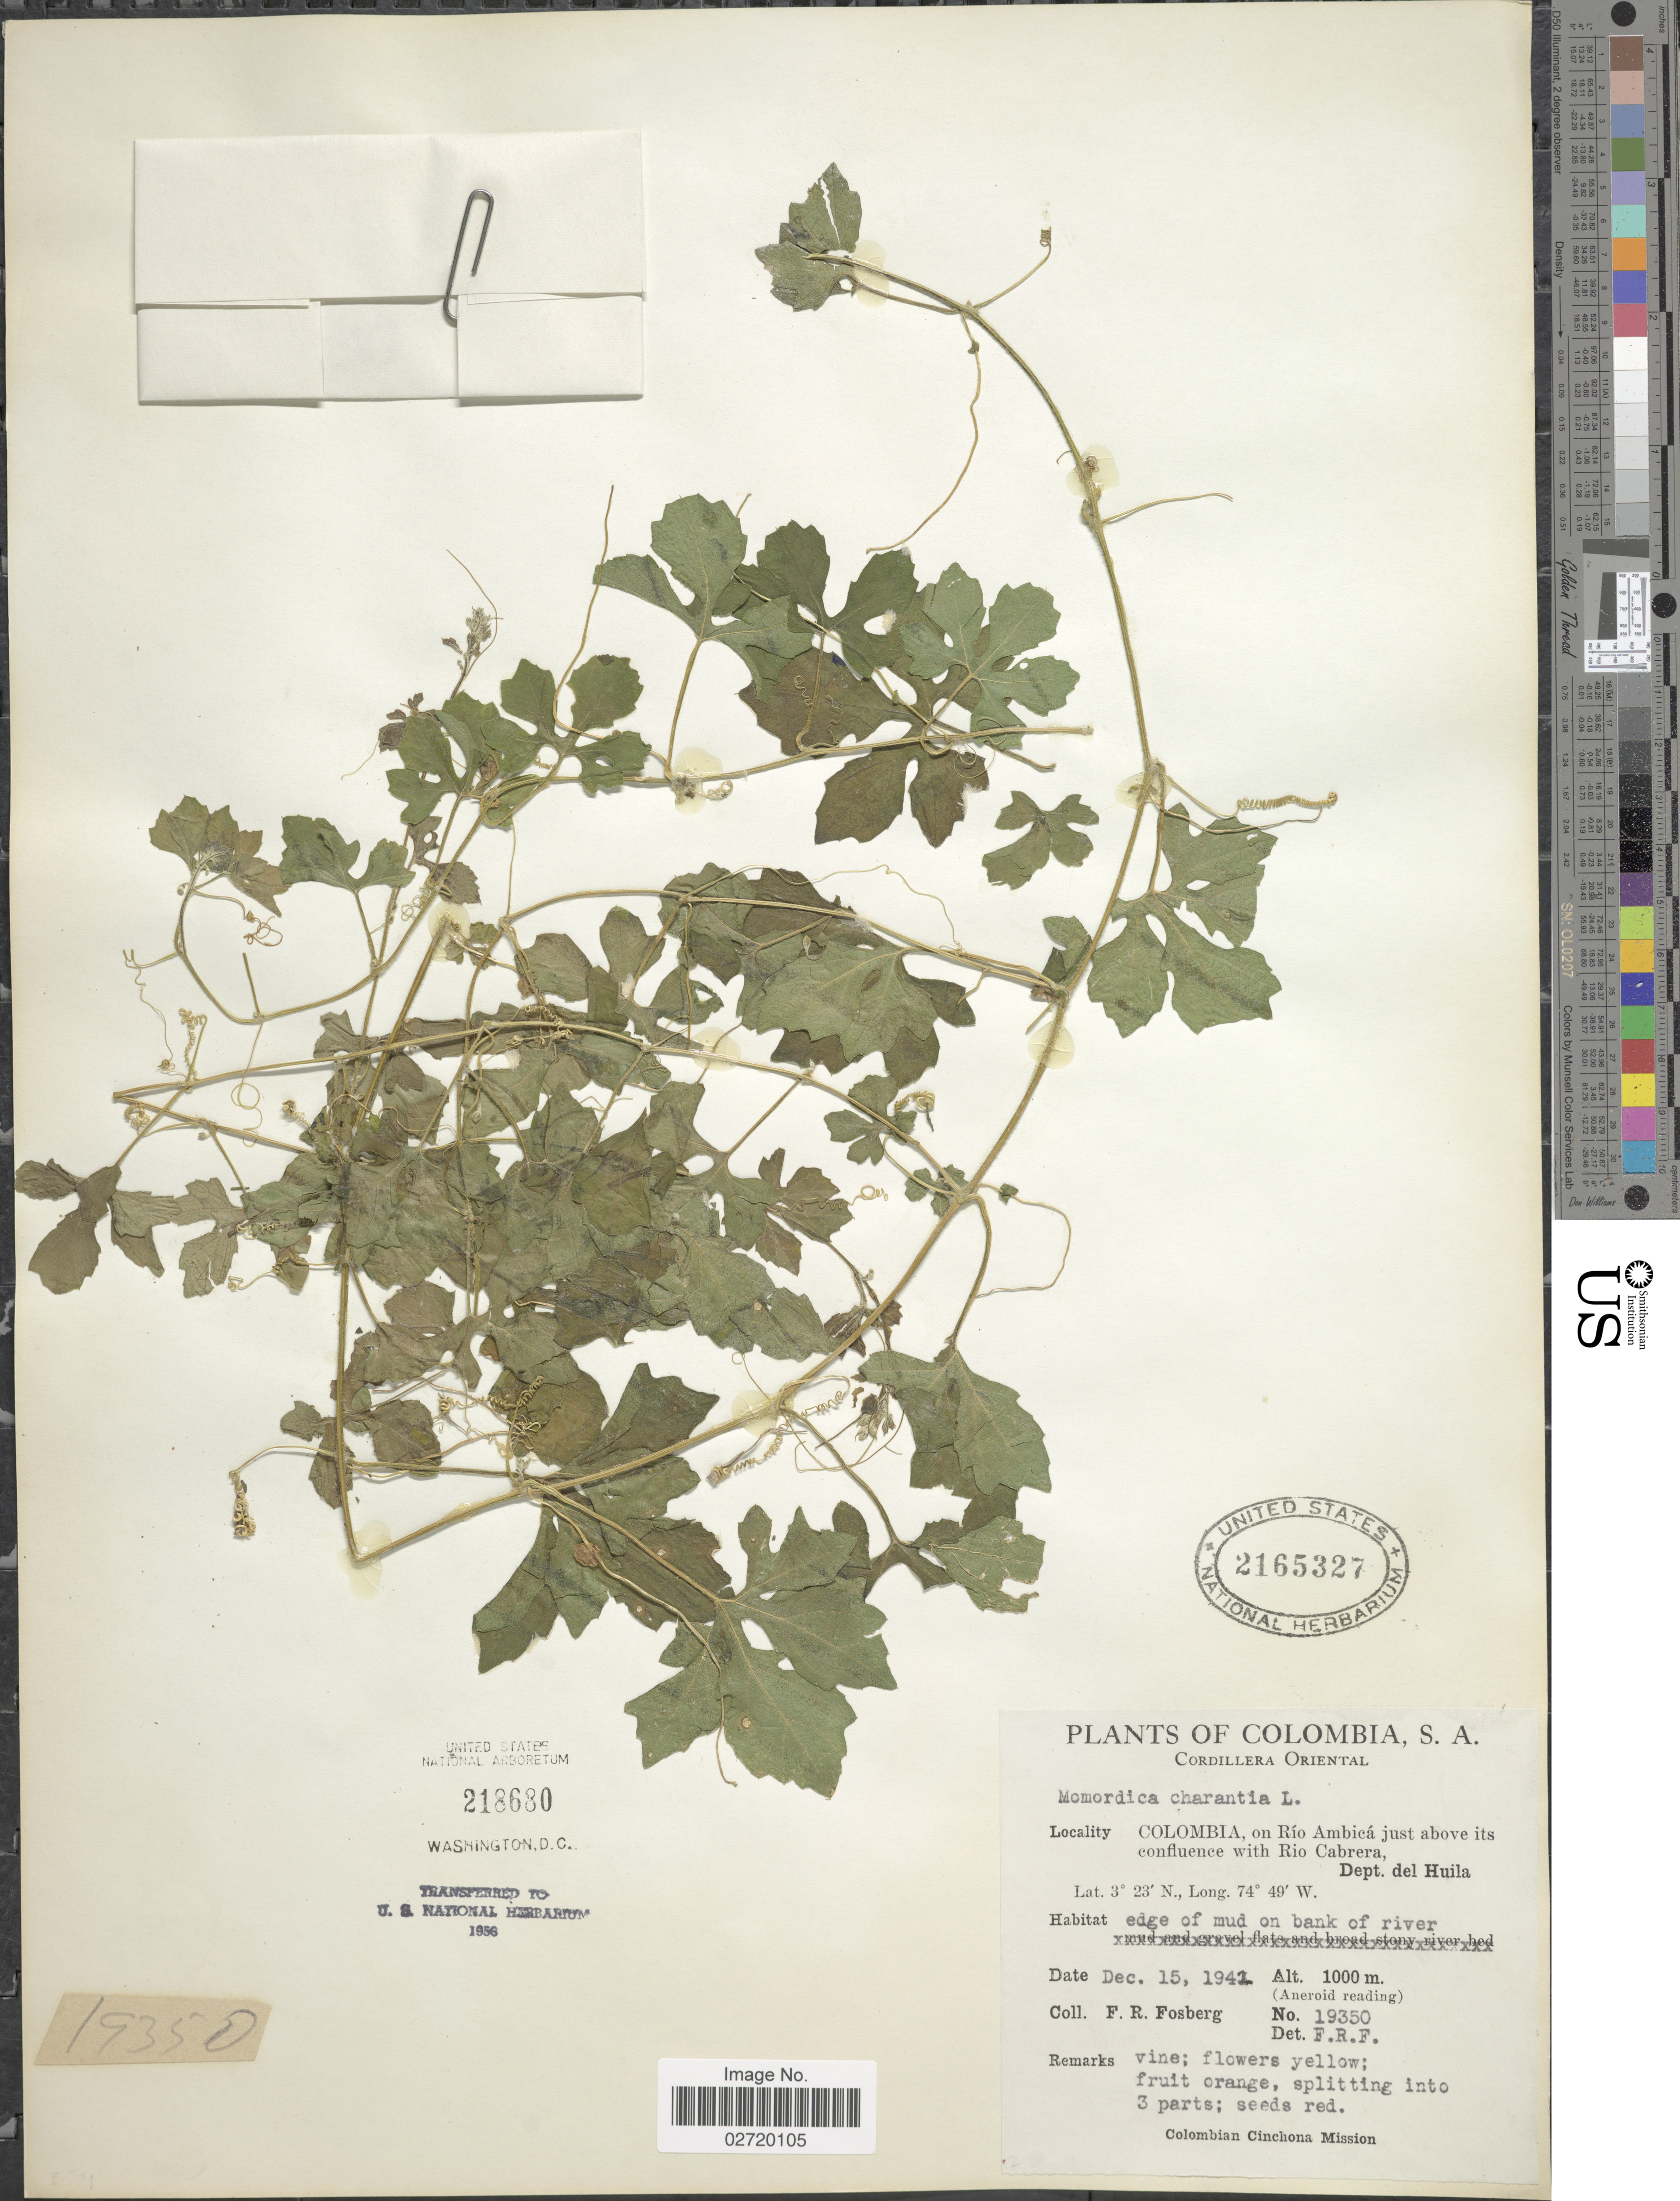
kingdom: Plantae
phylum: Tracheophyta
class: Magnoliopsida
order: Cucurbitales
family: Cucurbitaceae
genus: Momordica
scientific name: Momordica charantia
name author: L.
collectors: F. R. Fosberg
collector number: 19350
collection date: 1941-12-15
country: Colombia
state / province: Huila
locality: Cordillera Oriental, Colombia, on Rio Ambica just above its confluence with Rio Cabrera, dept. del Huila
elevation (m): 1000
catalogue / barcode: US 2165327